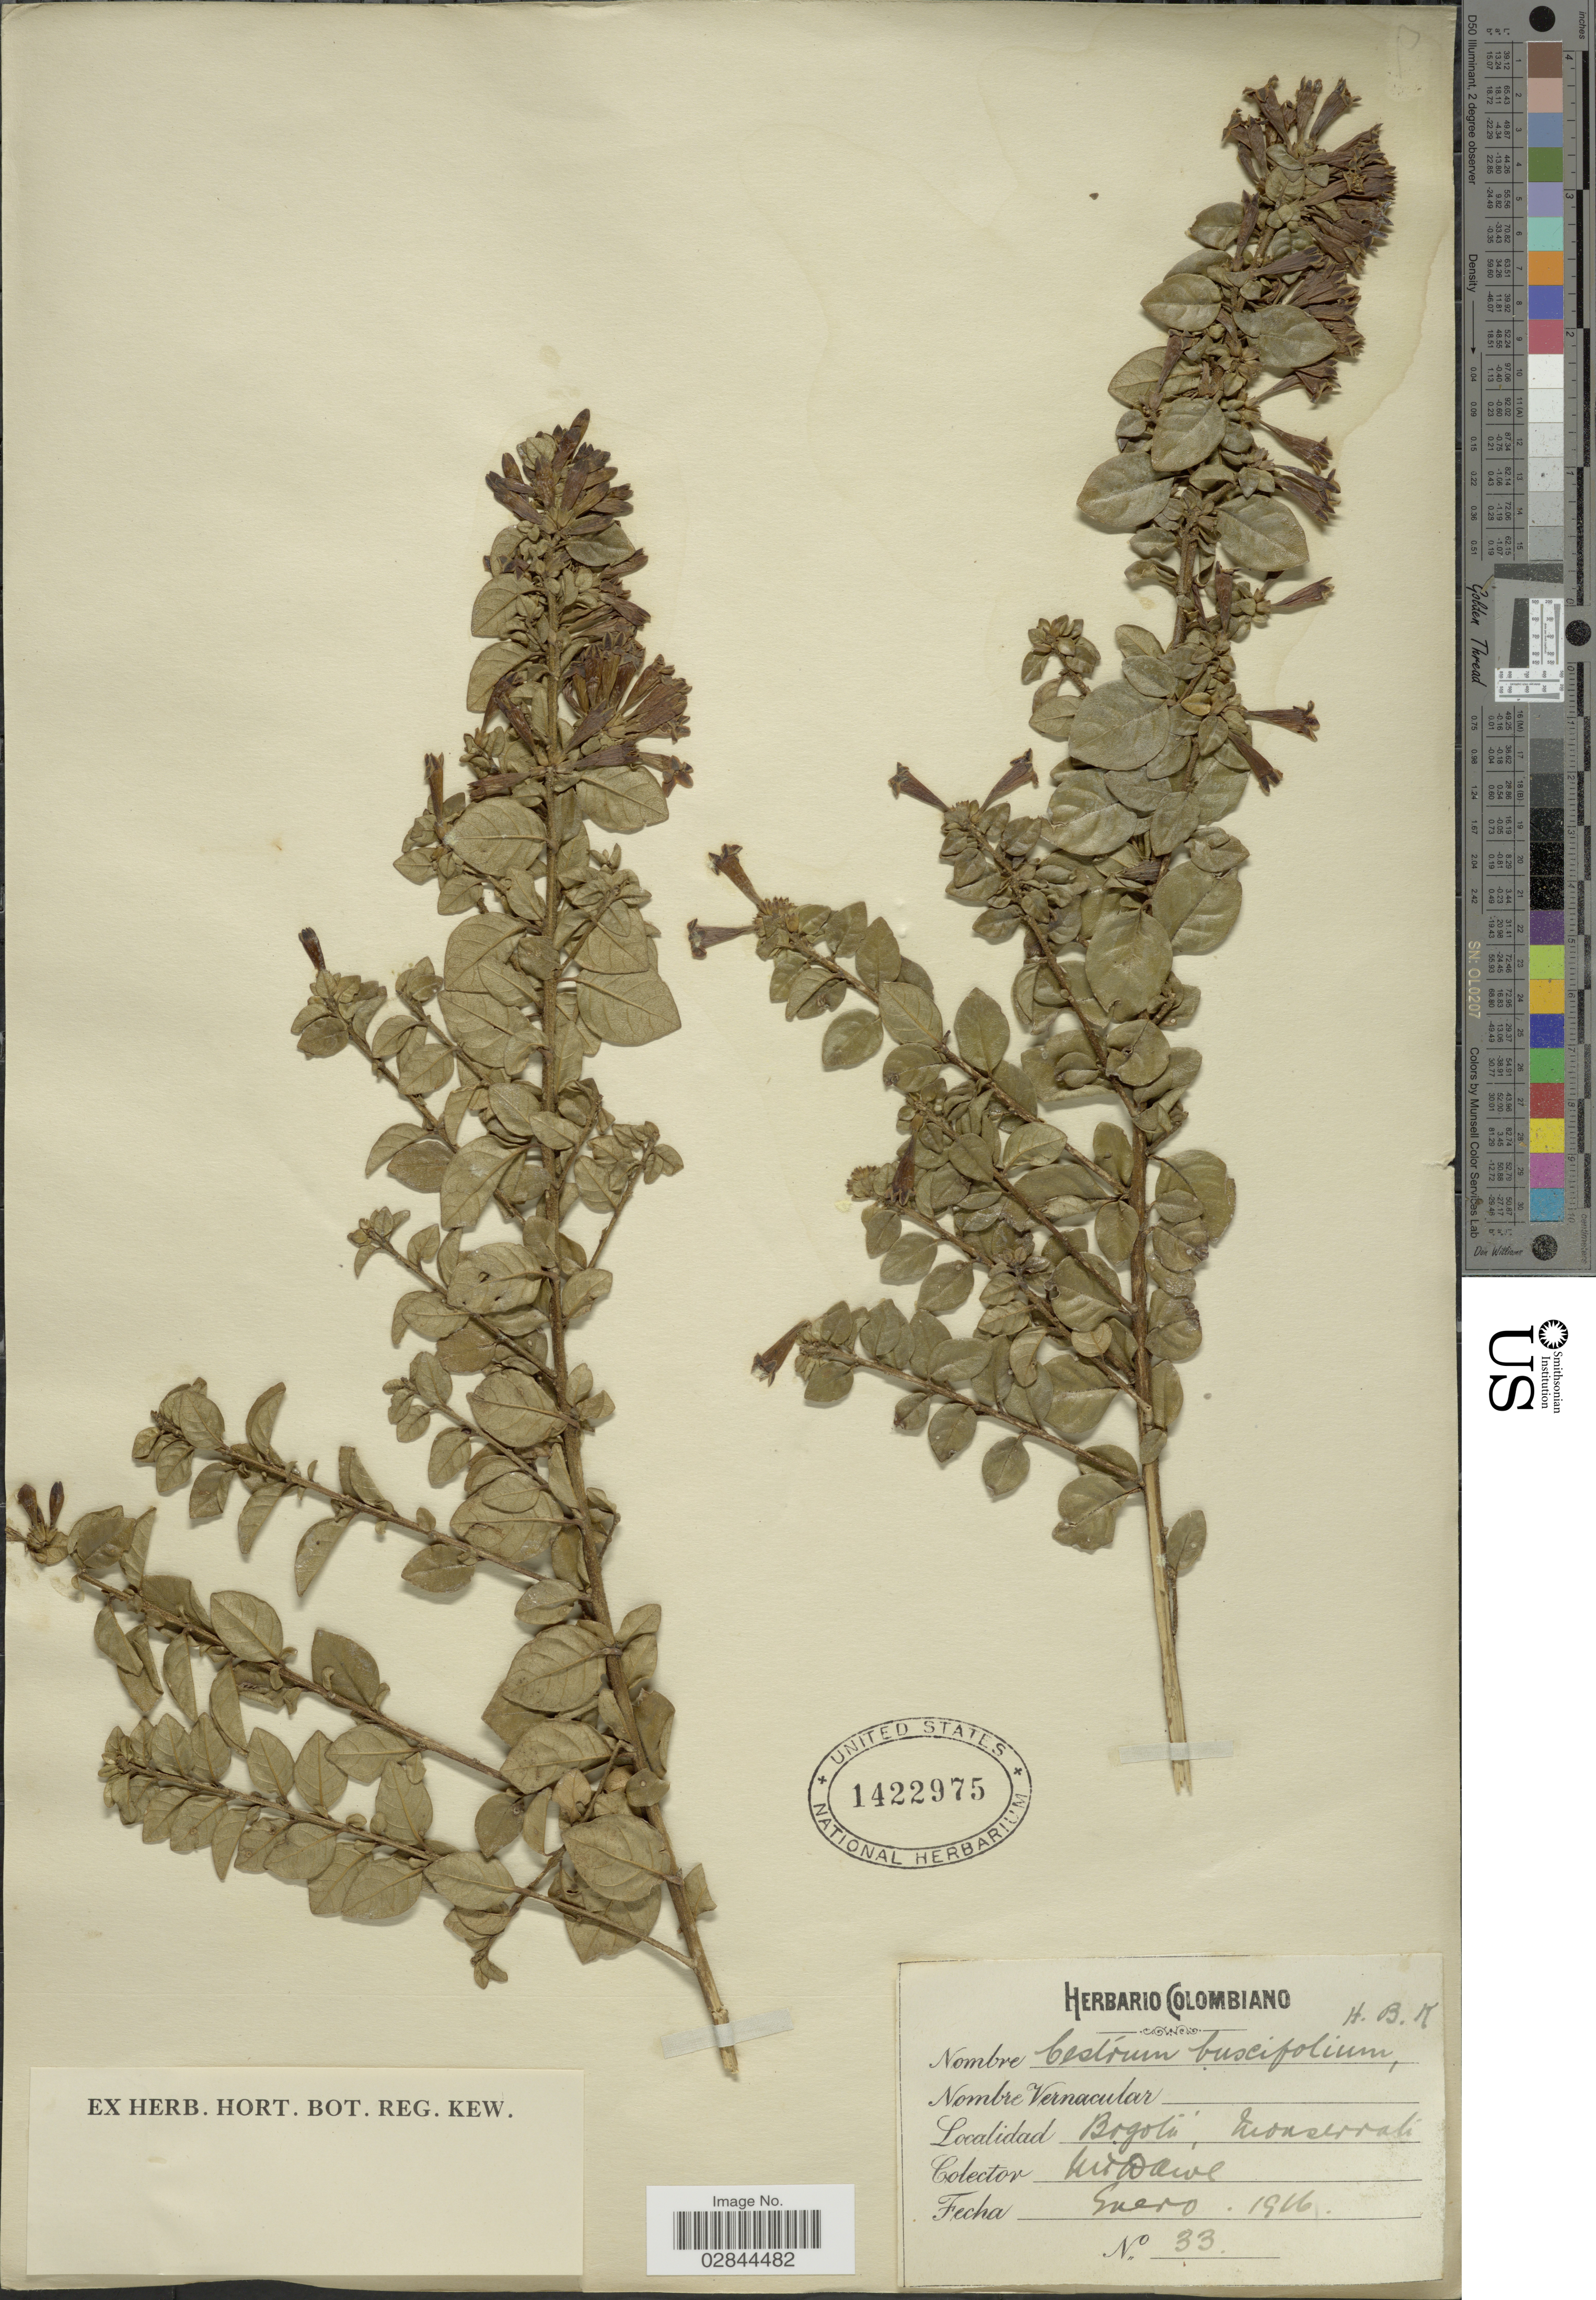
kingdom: Plantae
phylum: Tracheophyta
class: Magnoliopsida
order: Solanales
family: Solanaceae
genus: Cestrum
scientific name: Cestrum buxifolium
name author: Kunth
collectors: M. T. Dawe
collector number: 33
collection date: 1916-01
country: Colombia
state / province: Bogota D.C.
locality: Bogotá, Monserrati.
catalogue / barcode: US 1422975